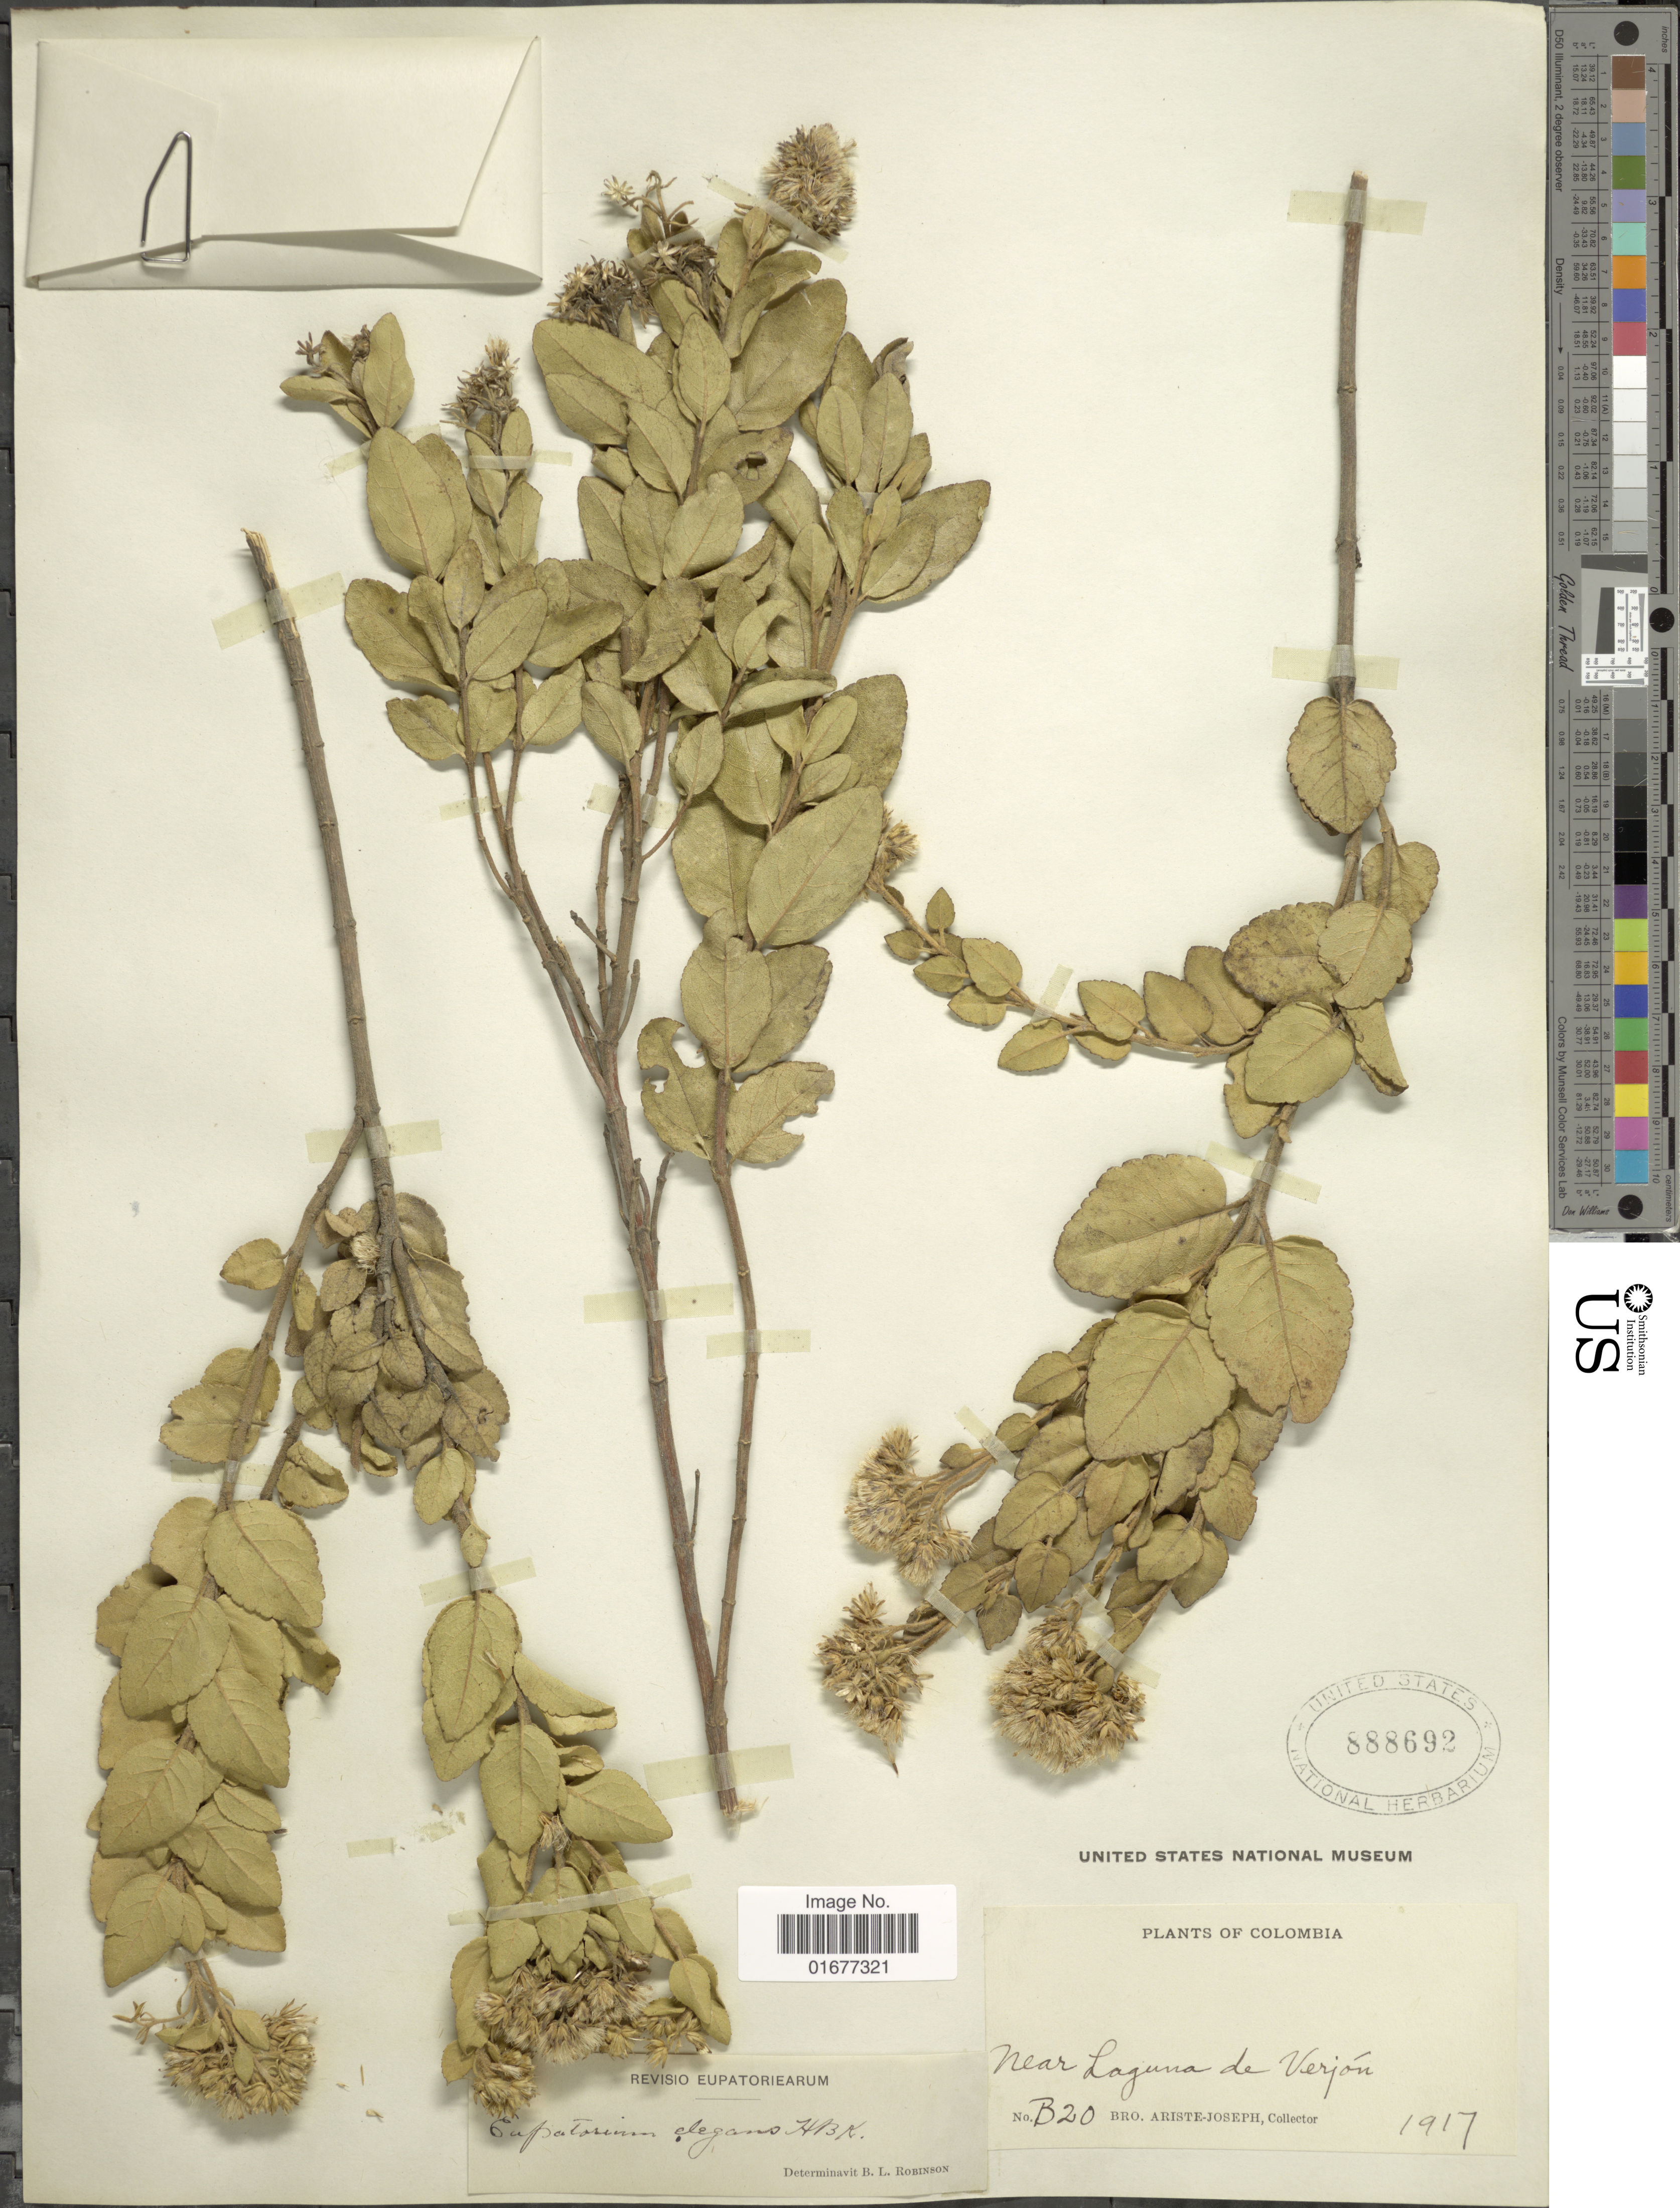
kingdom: Plantae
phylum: Tracheophyta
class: Magnoliopsida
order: Asterales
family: Asteraceae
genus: Ageratina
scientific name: Ageratina elegans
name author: (Kunth) R.M. King & H. Rob.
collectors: Bro. Ariste-Joseph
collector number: B20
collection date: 1917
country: Colombia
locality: Near Laguna de Vergion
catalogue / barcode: US 888692